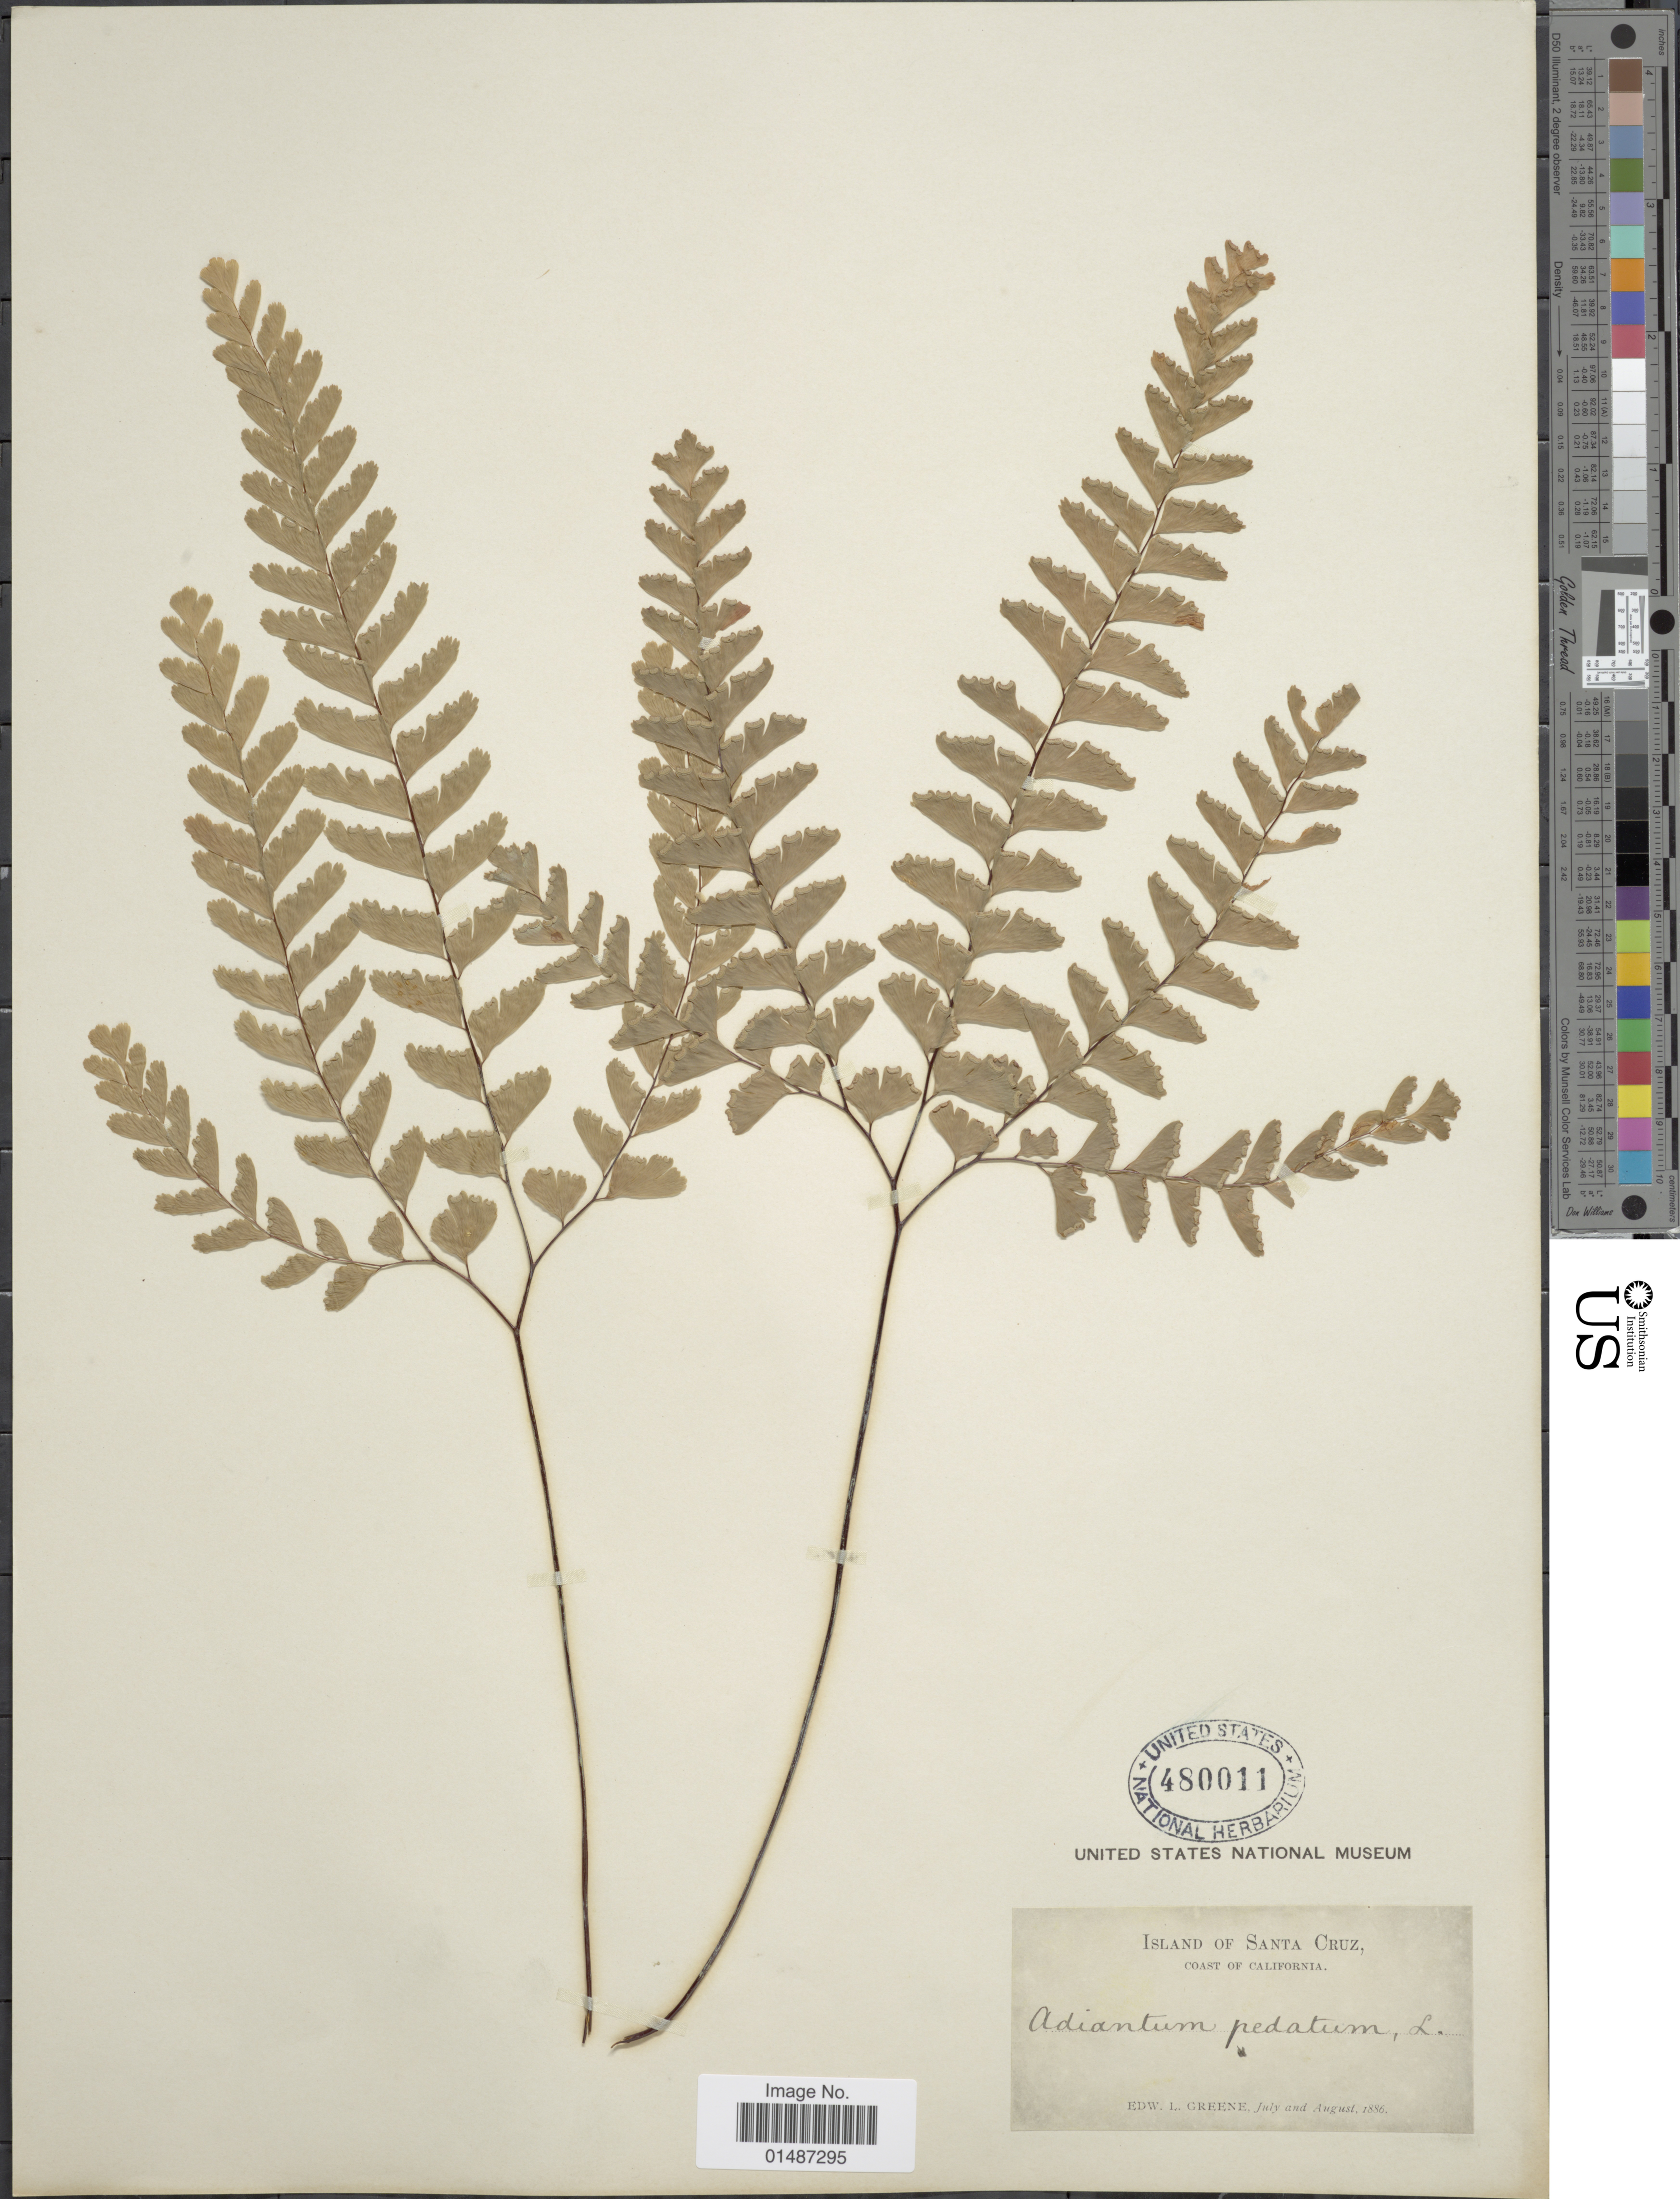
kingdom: Plantae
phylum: Tracheophyta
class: Polypodiopsida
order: Polypodiales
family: Pteridaceae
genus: Adiantum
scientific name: Adiantum pedatum subsp. aleuticum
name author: (Rupr.) Calder & Roy L. Taylor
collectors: E. L. Greene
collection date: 1886-07/1886-08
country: United States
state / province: California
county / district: Santa Barbara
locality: Island of Santa Cruz. Coast of California.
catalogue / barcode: US 480011